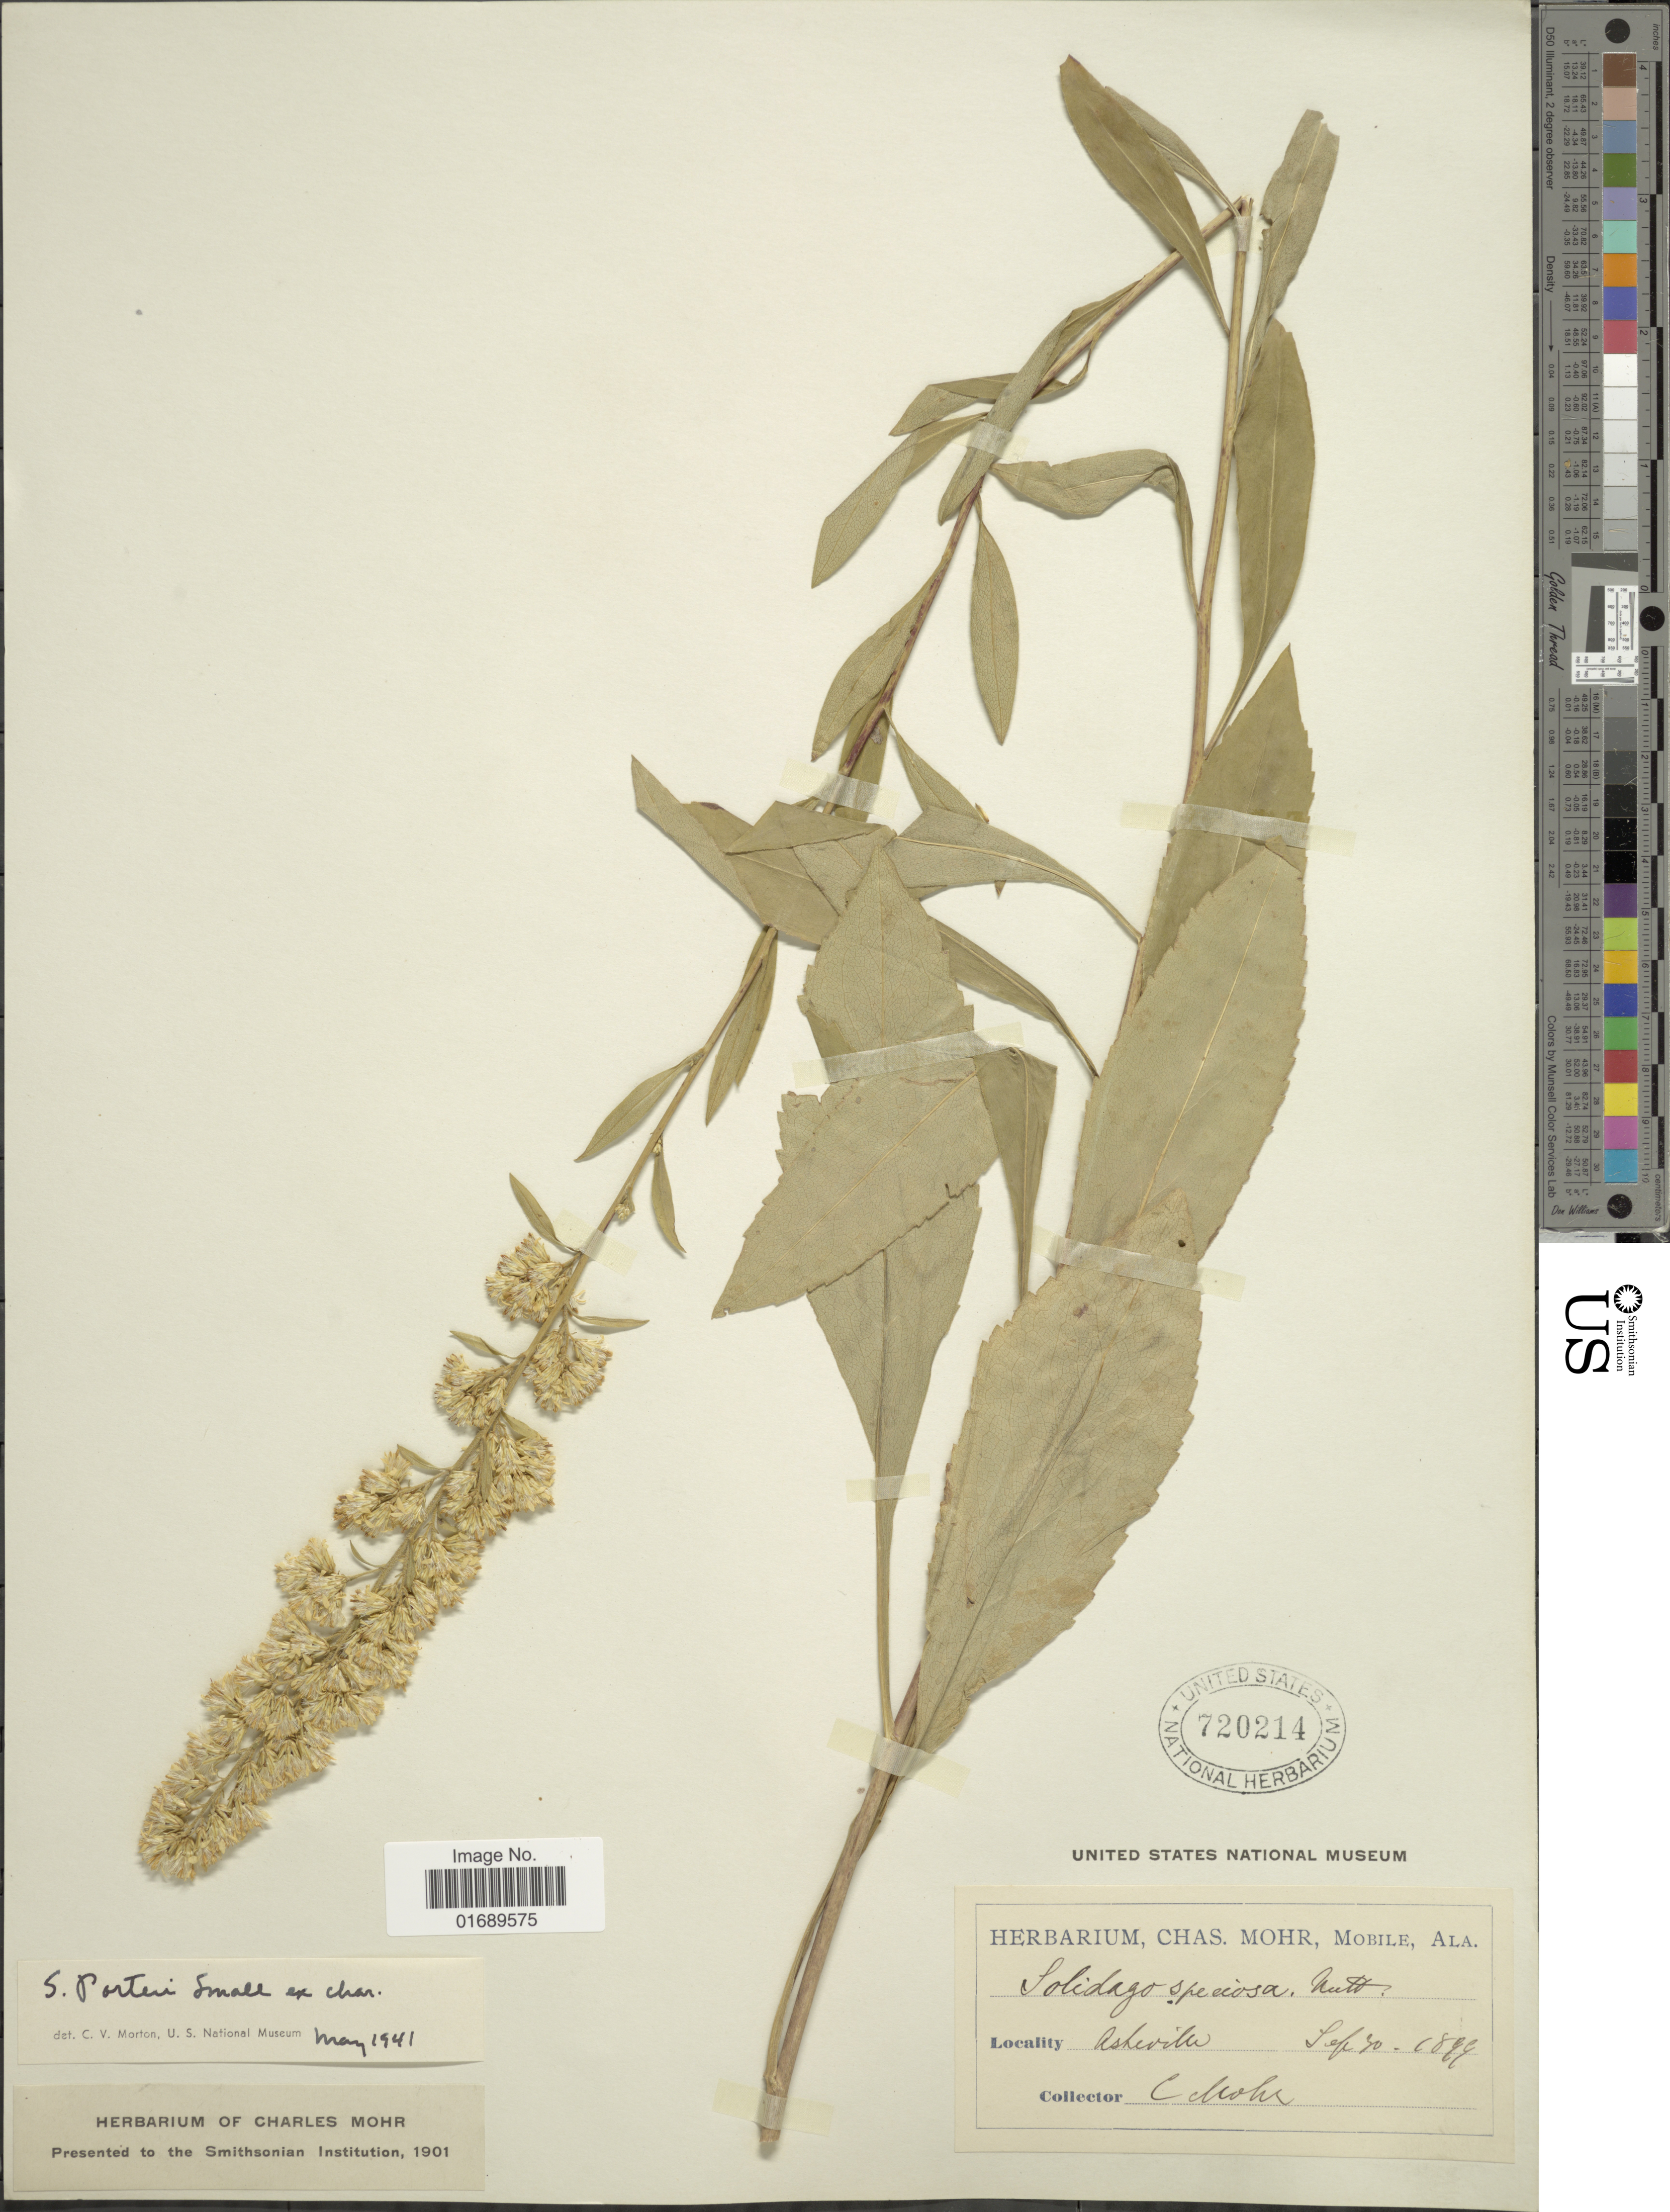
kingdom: Plantae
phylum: Tracheophyta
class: Magnoliopsida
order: Asterales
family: Asteraceae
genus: Solidago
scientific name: Solidago porteri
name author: Small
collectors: C. T. Mohr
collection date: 1899-09-30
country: United States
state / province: Alabama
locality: Ashville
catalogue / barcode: US 720214